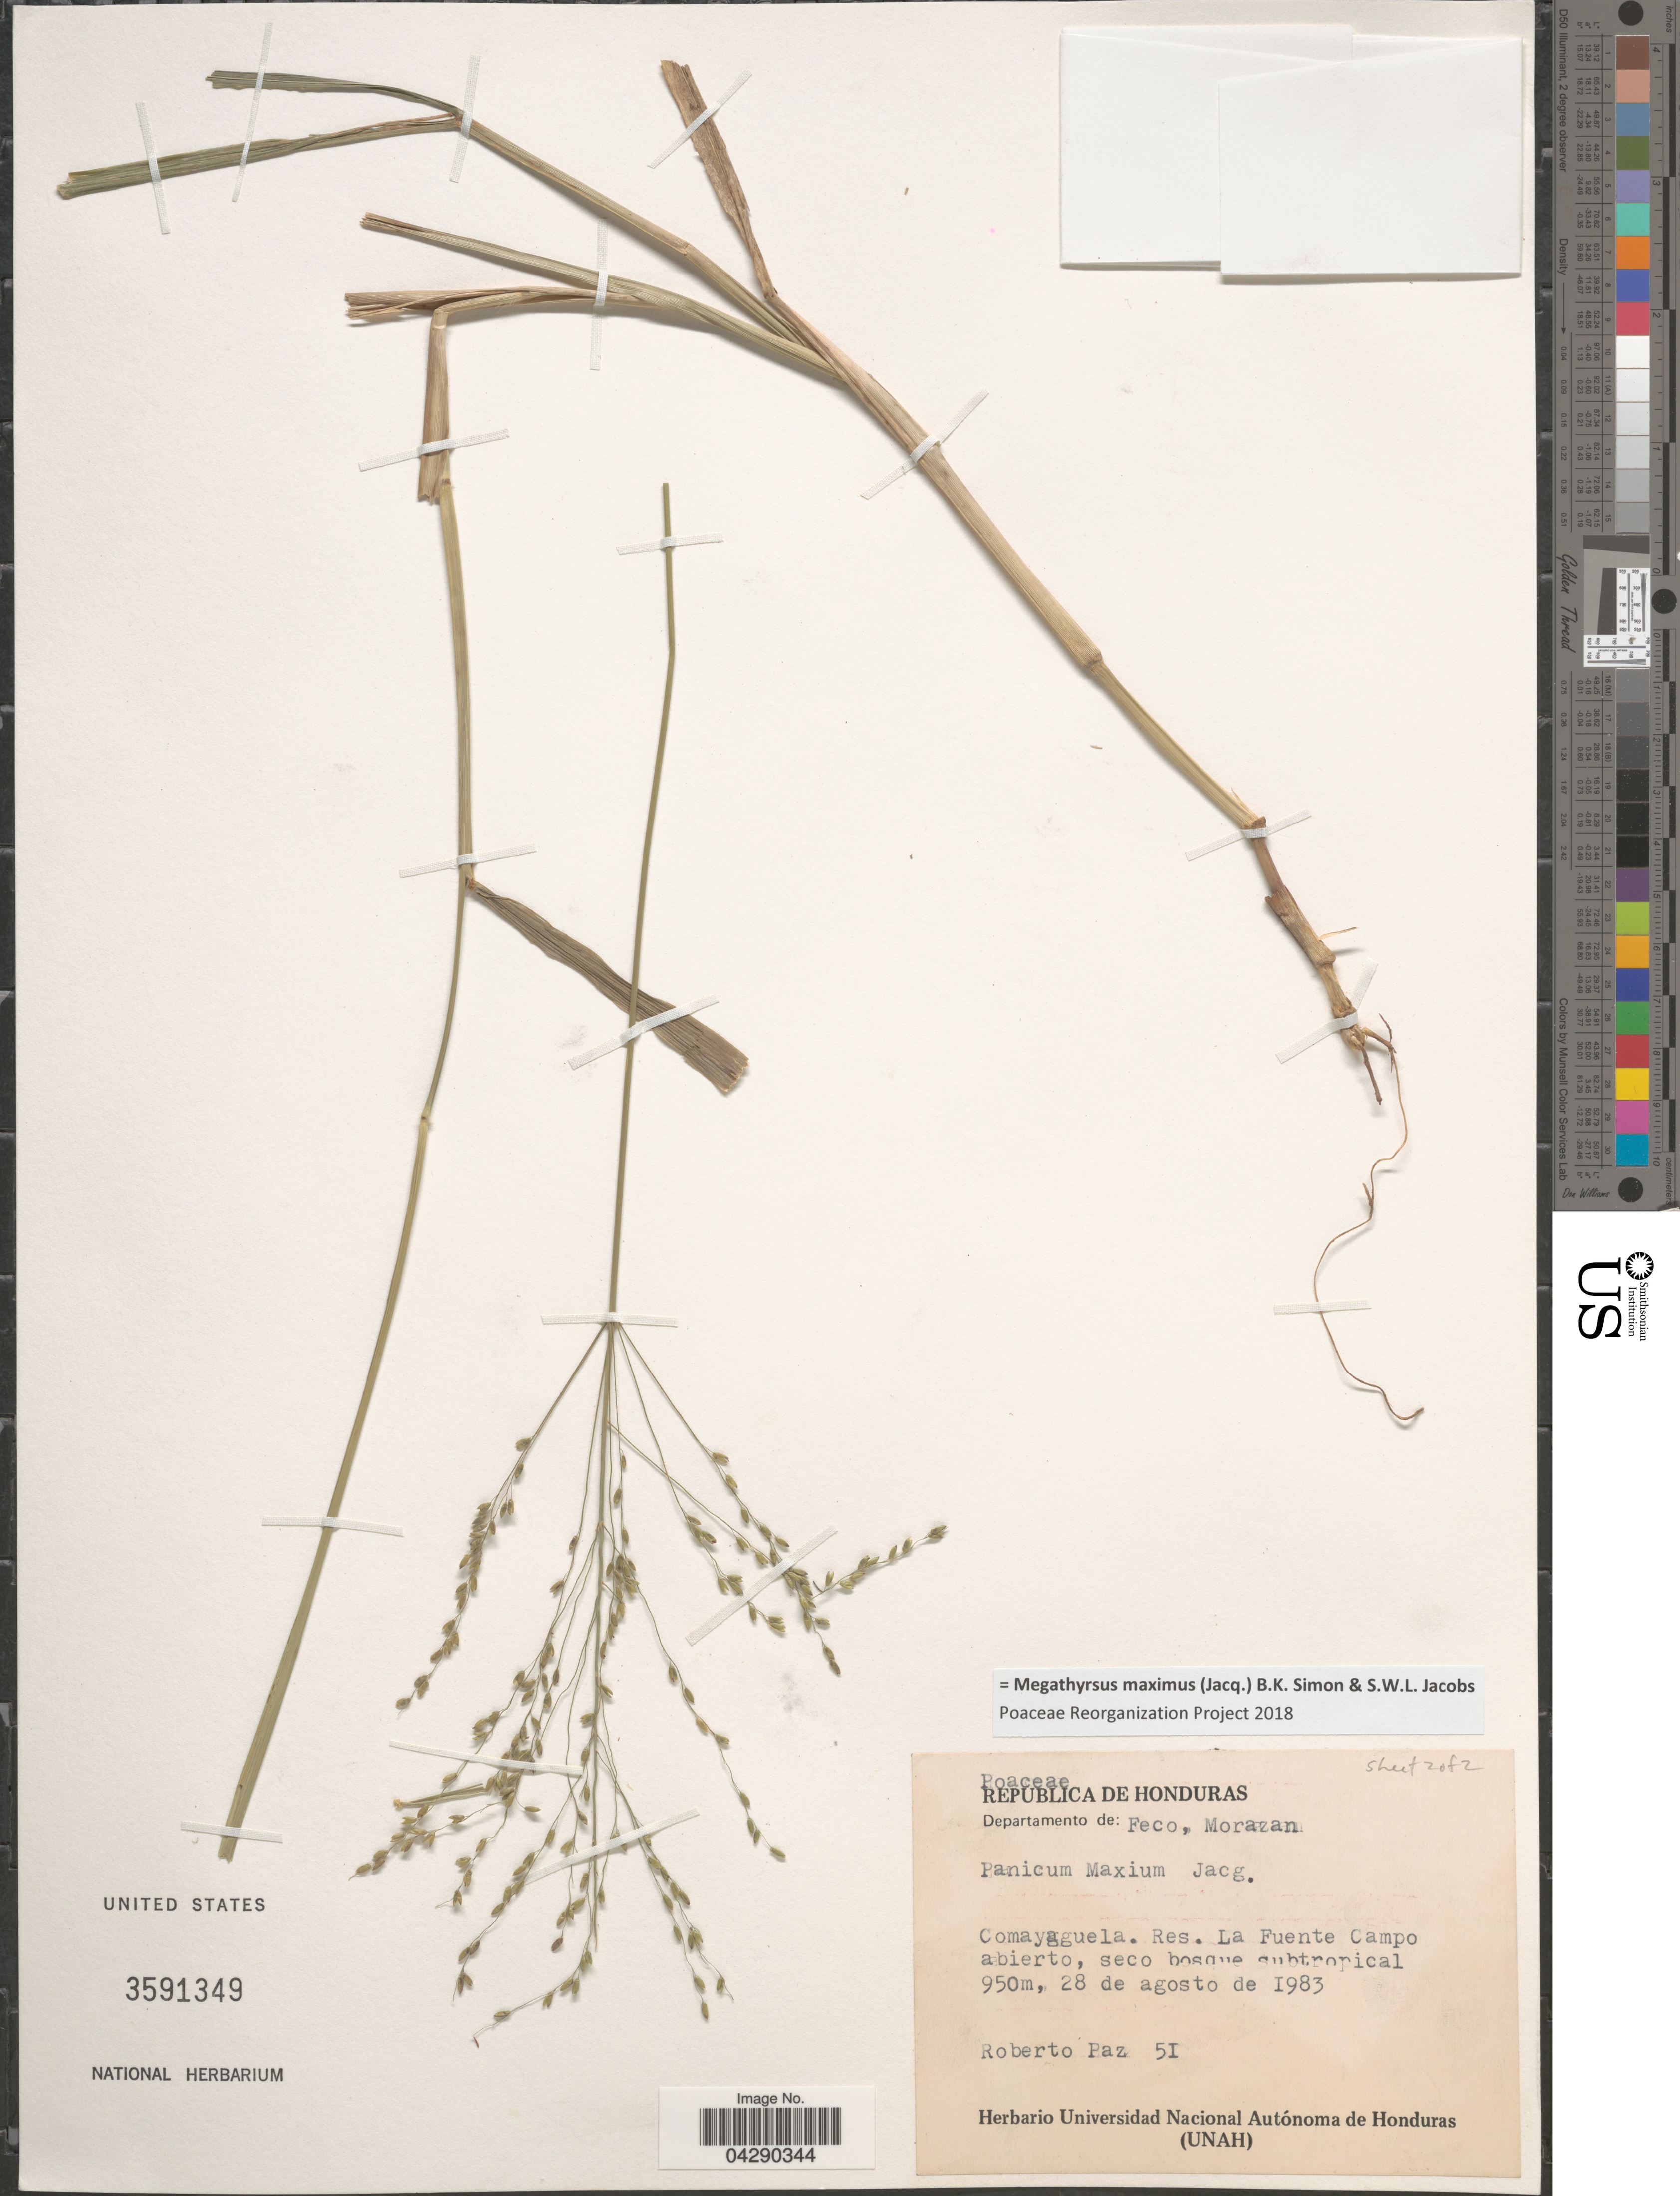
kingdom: Plantae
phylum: Tracheophyta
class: Liliopsida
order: Poales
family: Poaceae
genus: Megathyrsus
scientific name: Megathyrsus maximus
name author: (Jacq.) B.K. Simon & S.W.L. Jacobs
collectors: R. Paz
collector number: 51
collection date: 1983-08-28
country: Honduras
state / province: Fco. Morazán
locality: Republica de Honduras. Departamento de: Feco. Morazan. Comayaguela. Res. La Fuente Campo abierto, seco bosque subtropical.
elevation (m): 950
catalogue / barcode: US 3591349